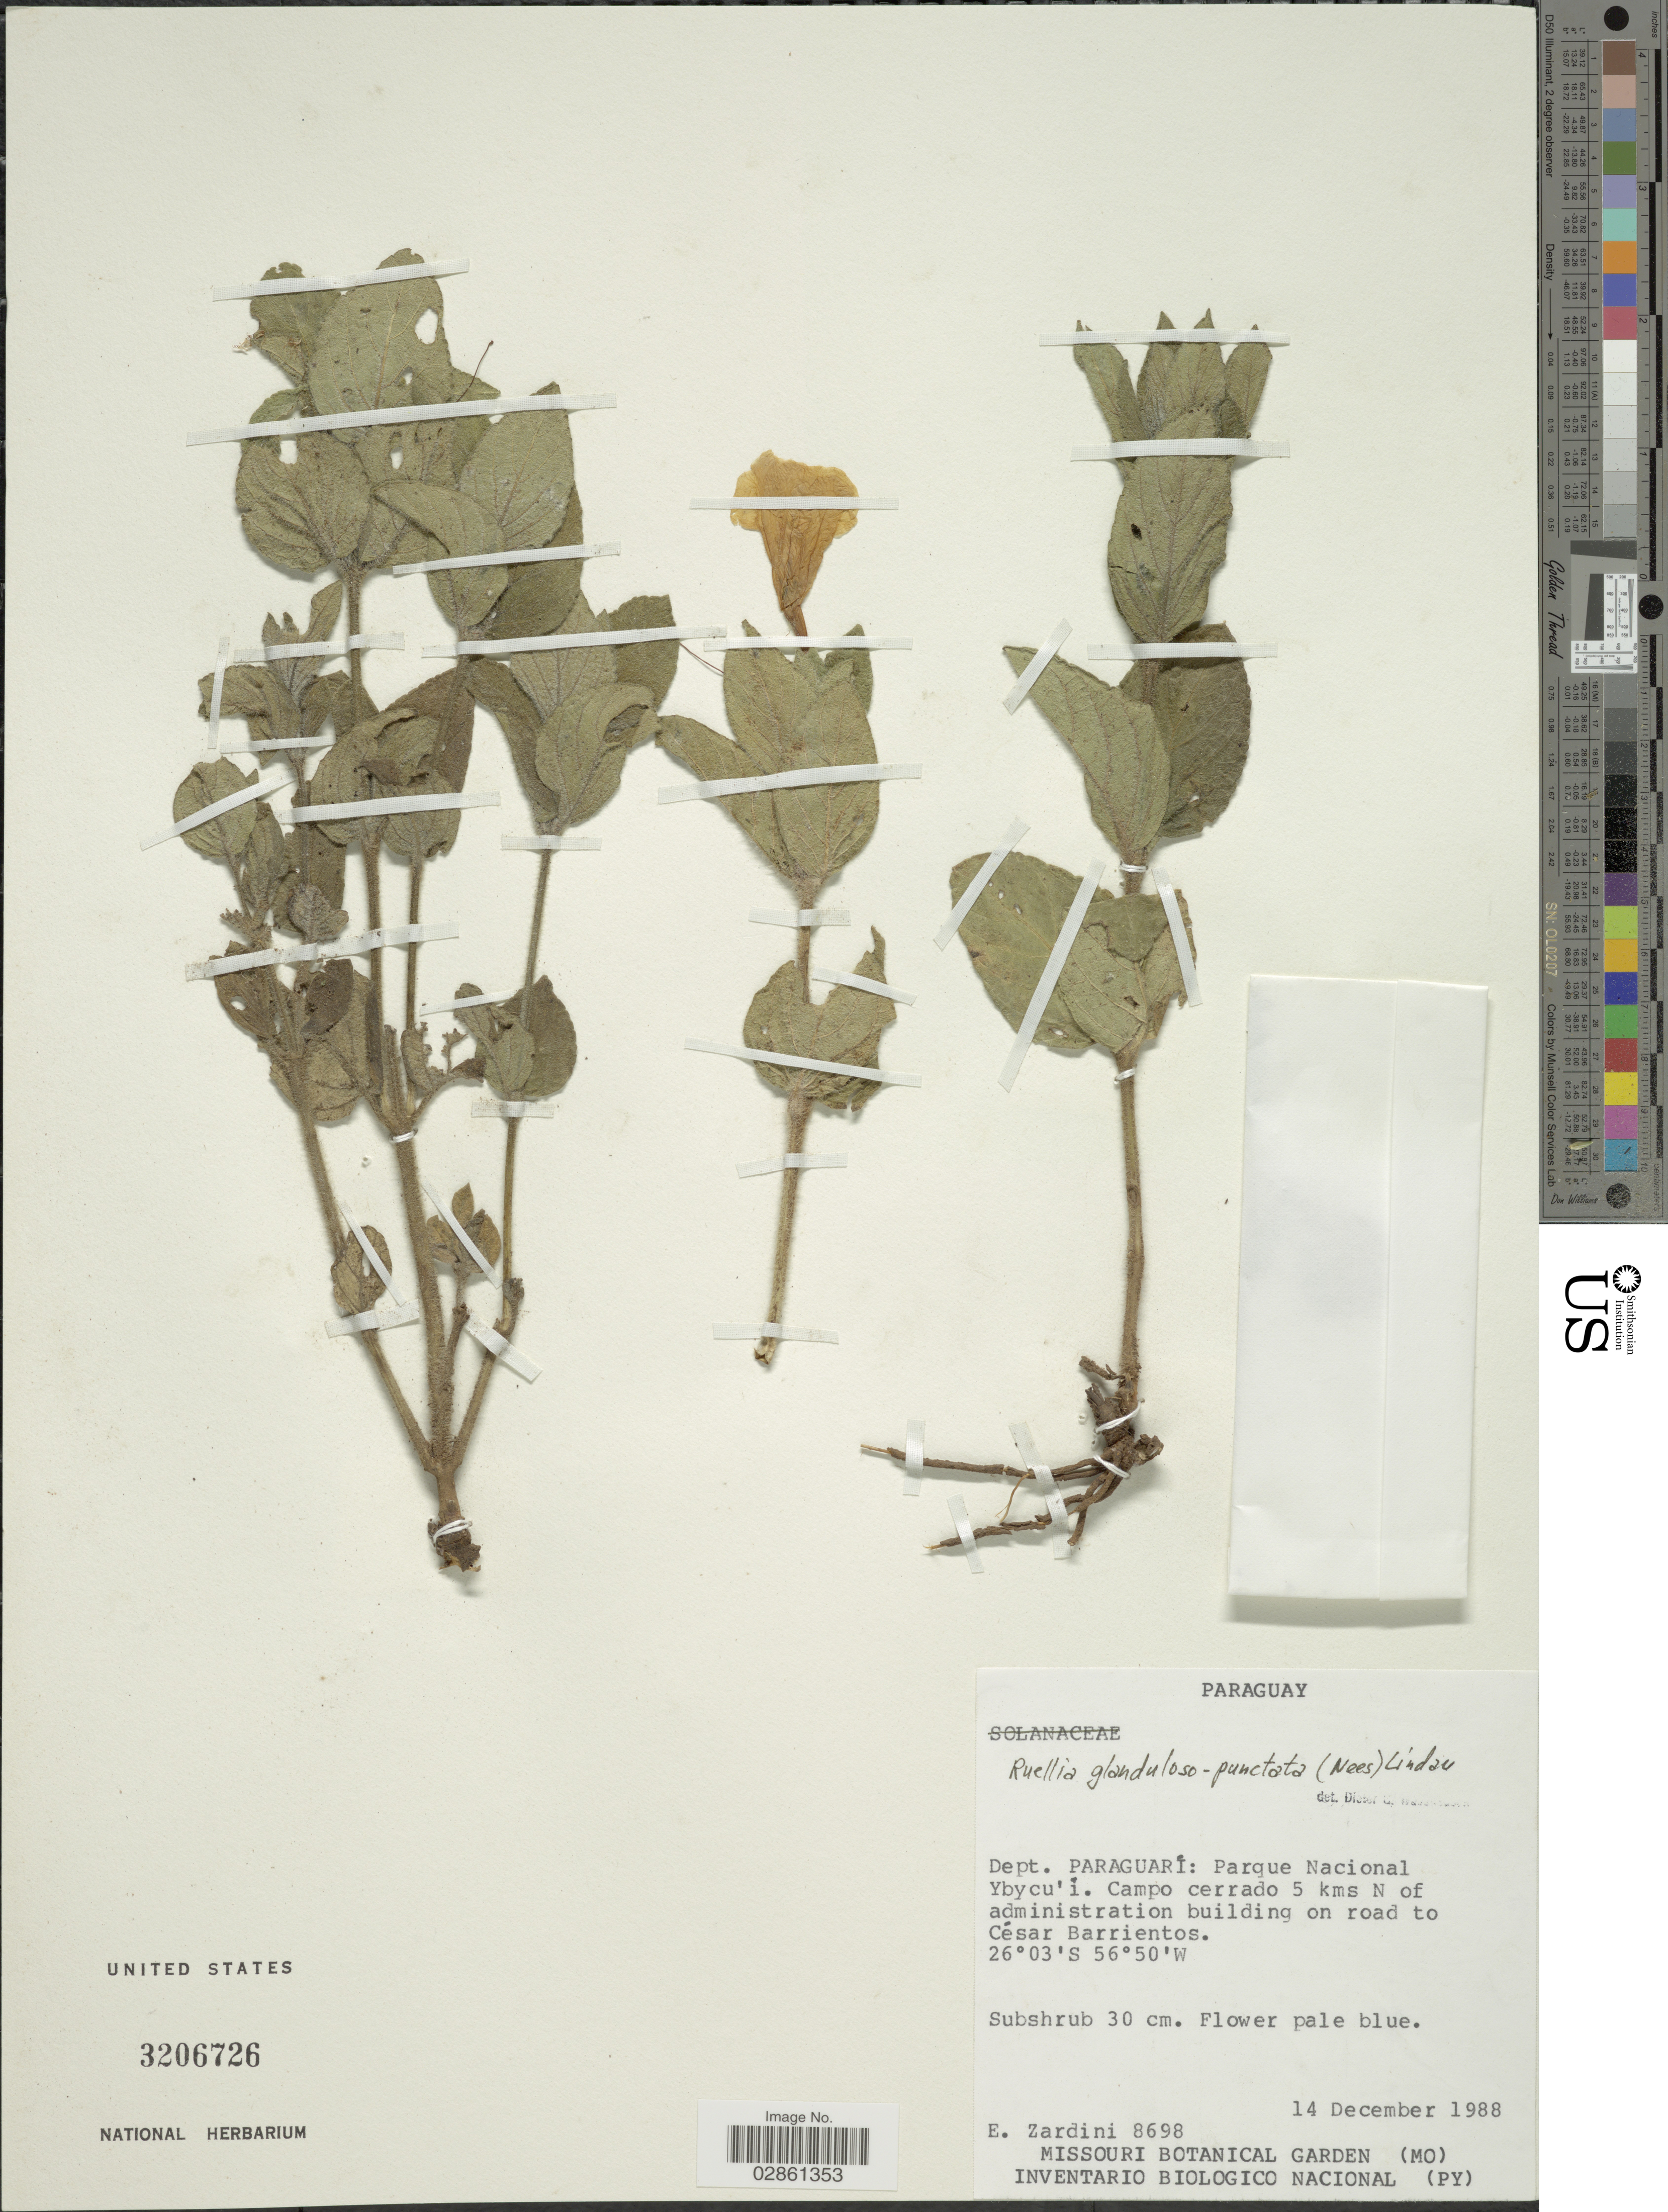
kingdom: Plantae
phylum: Tracheophyta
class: Magnoliopsida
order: Lamiales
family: Acanthaceae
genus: Ruellia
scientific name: Ruellia multifolia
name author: (Nees) Lindau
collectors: E. M. Zardini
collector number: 8698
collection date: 1988-12-14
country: Paraguay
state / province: Paraguari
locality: Dept. Paraguarí: Parque Nacional Yvycu'í. Campo cerrado 5 kms N of administration building on road to César Barrientos.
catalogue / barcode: US 3206726